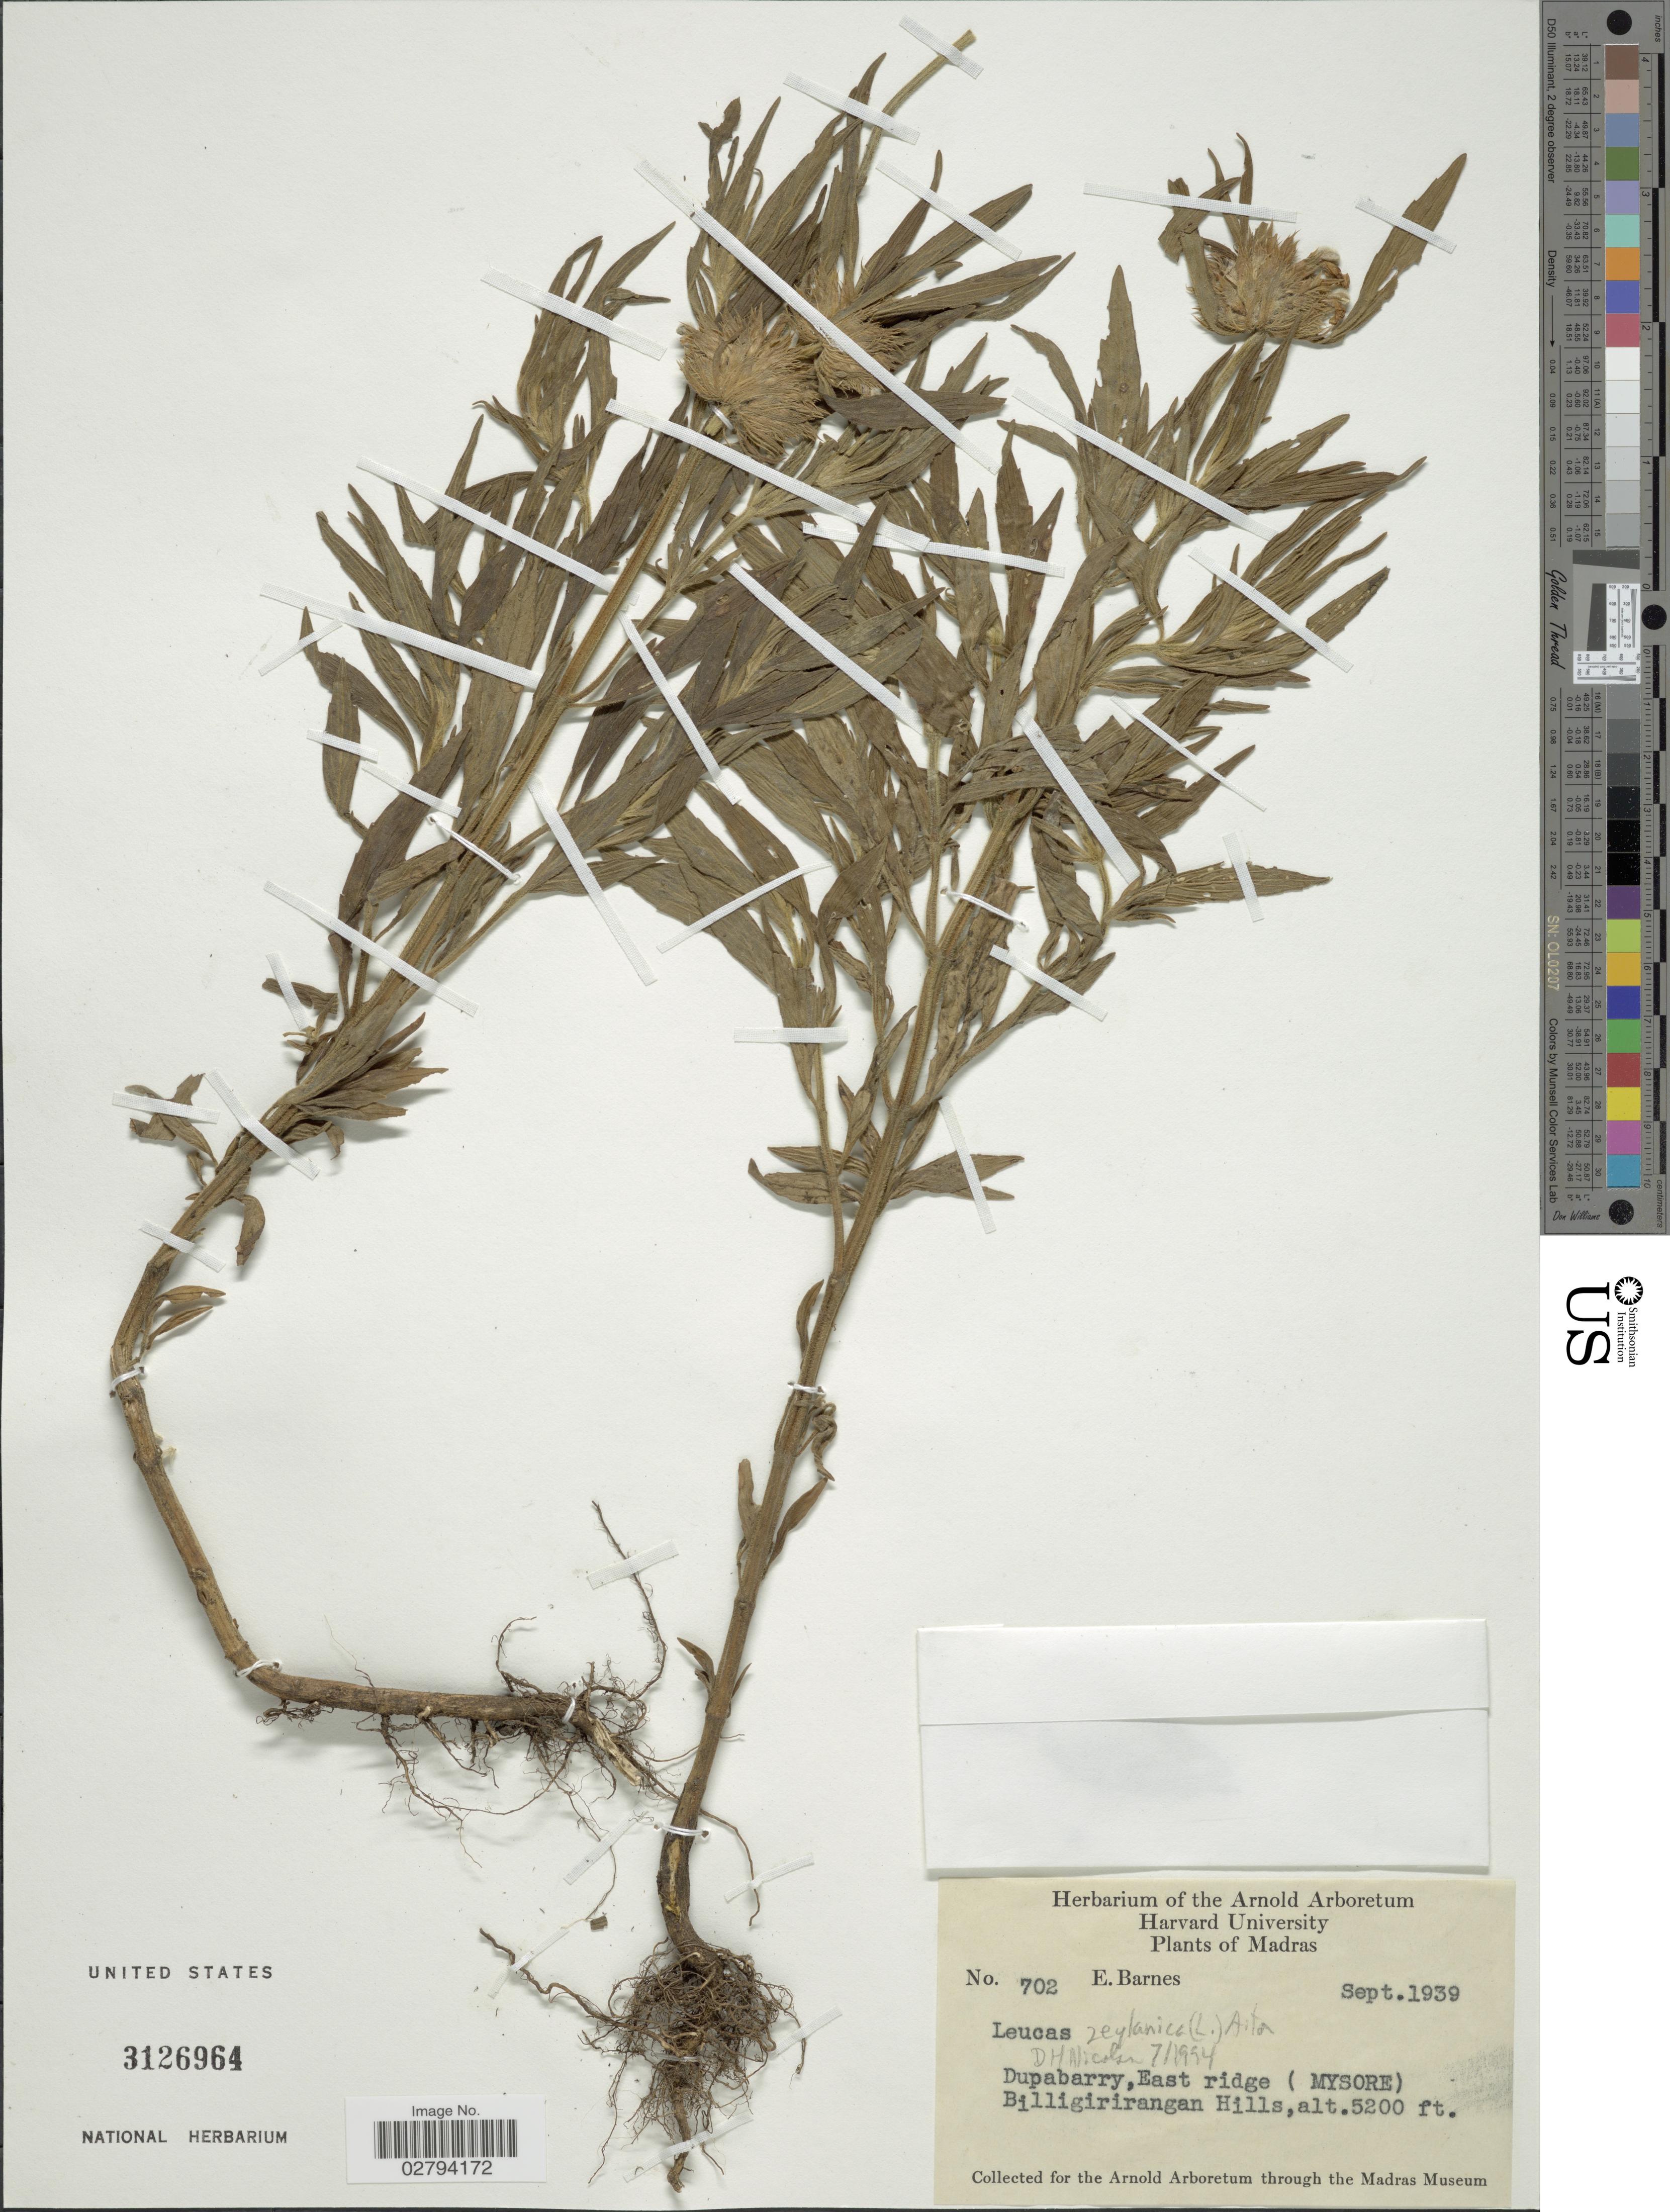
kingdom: Plantae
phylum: Tracheophyta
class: Magnoliopsida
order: Lamiales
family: Lamiaceae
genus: Leucas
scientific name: Leucas zeylanica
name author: (L.) W.T. Aiton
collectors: E. Barnes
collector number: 702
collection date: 1939-09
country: India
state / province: Tamil Nadu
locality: Madras, Dupabarry, East ridge (Mysore) Billigirirangan Hills.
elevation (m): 1585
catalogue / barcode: US 3126964